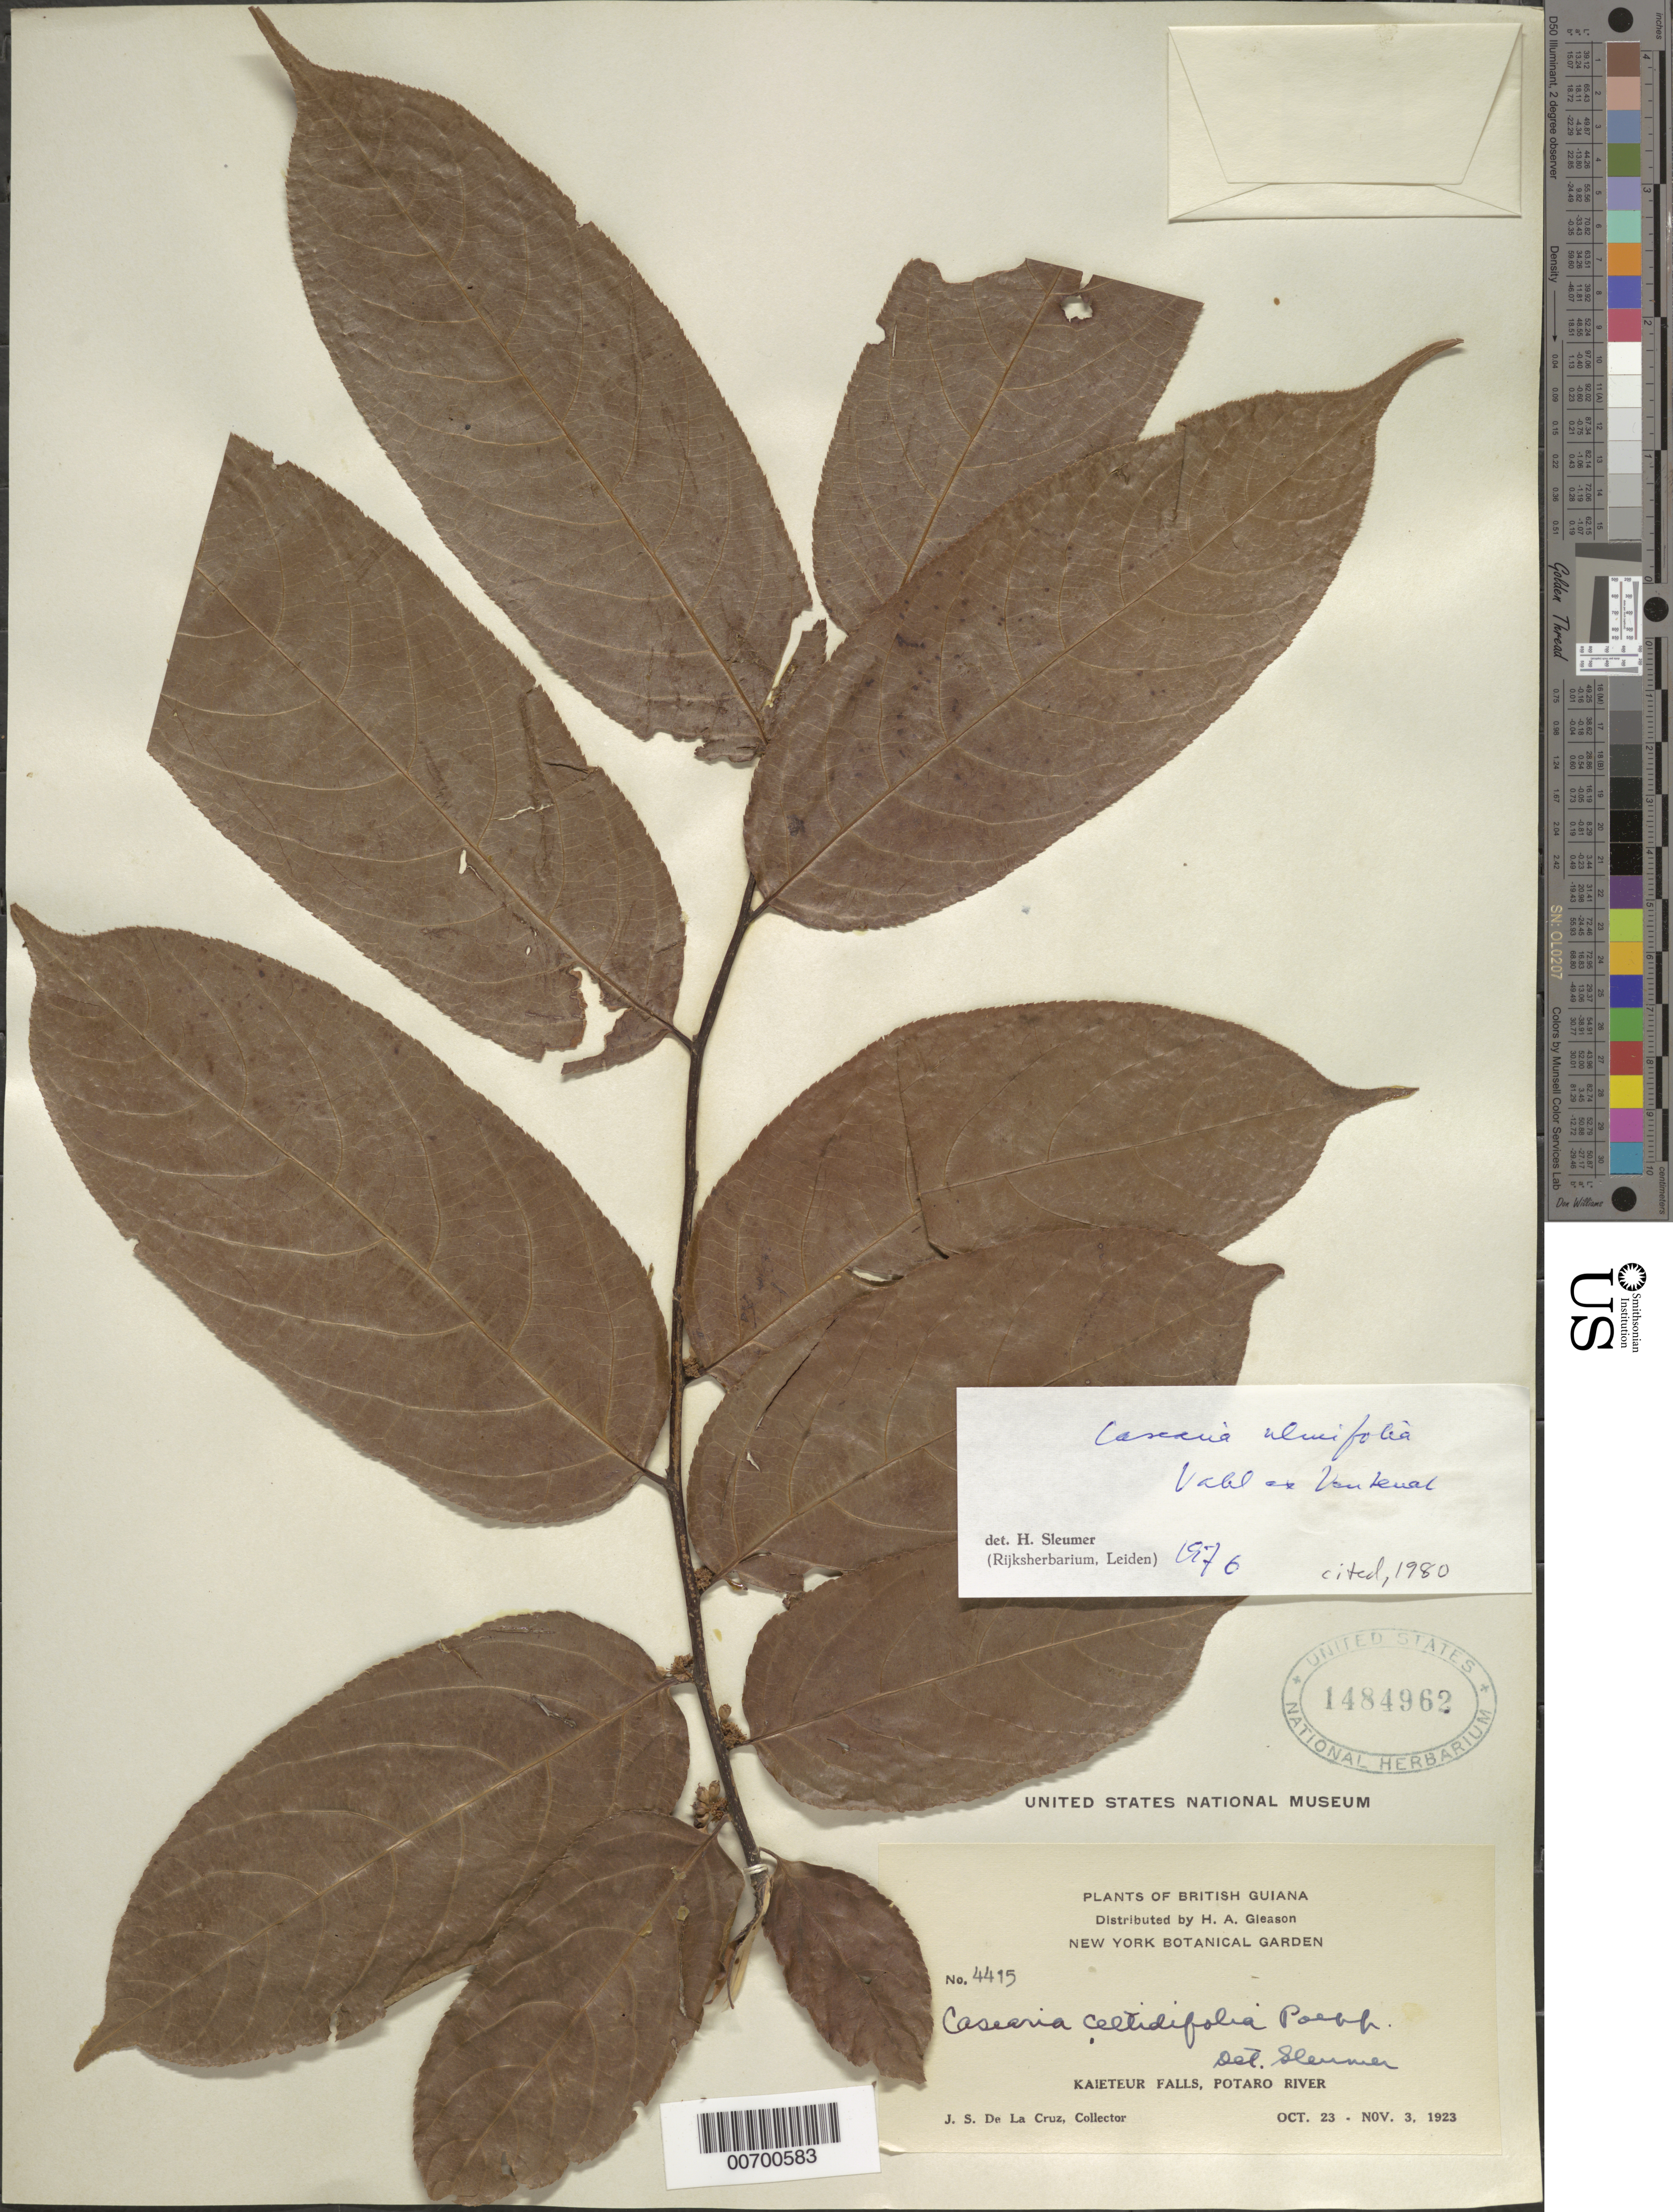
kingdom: Plantae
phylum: Tracheophyta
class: Magnoliopsida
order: Malpighiales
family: Salicaceae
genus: Casearia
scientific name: Casearia ulmifolia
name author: Vahl ex Vent.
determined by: Sleumer, H. O.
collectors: J. S. de la Cruz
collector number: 4415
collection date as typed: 23-Oct-23 to 3-Nov-23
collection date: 1923-10-23/1923-11-03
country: Guyana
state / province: Potaro-Siparuni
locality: Kaieteur Falls, Potaro R.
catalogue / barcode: US 1484962